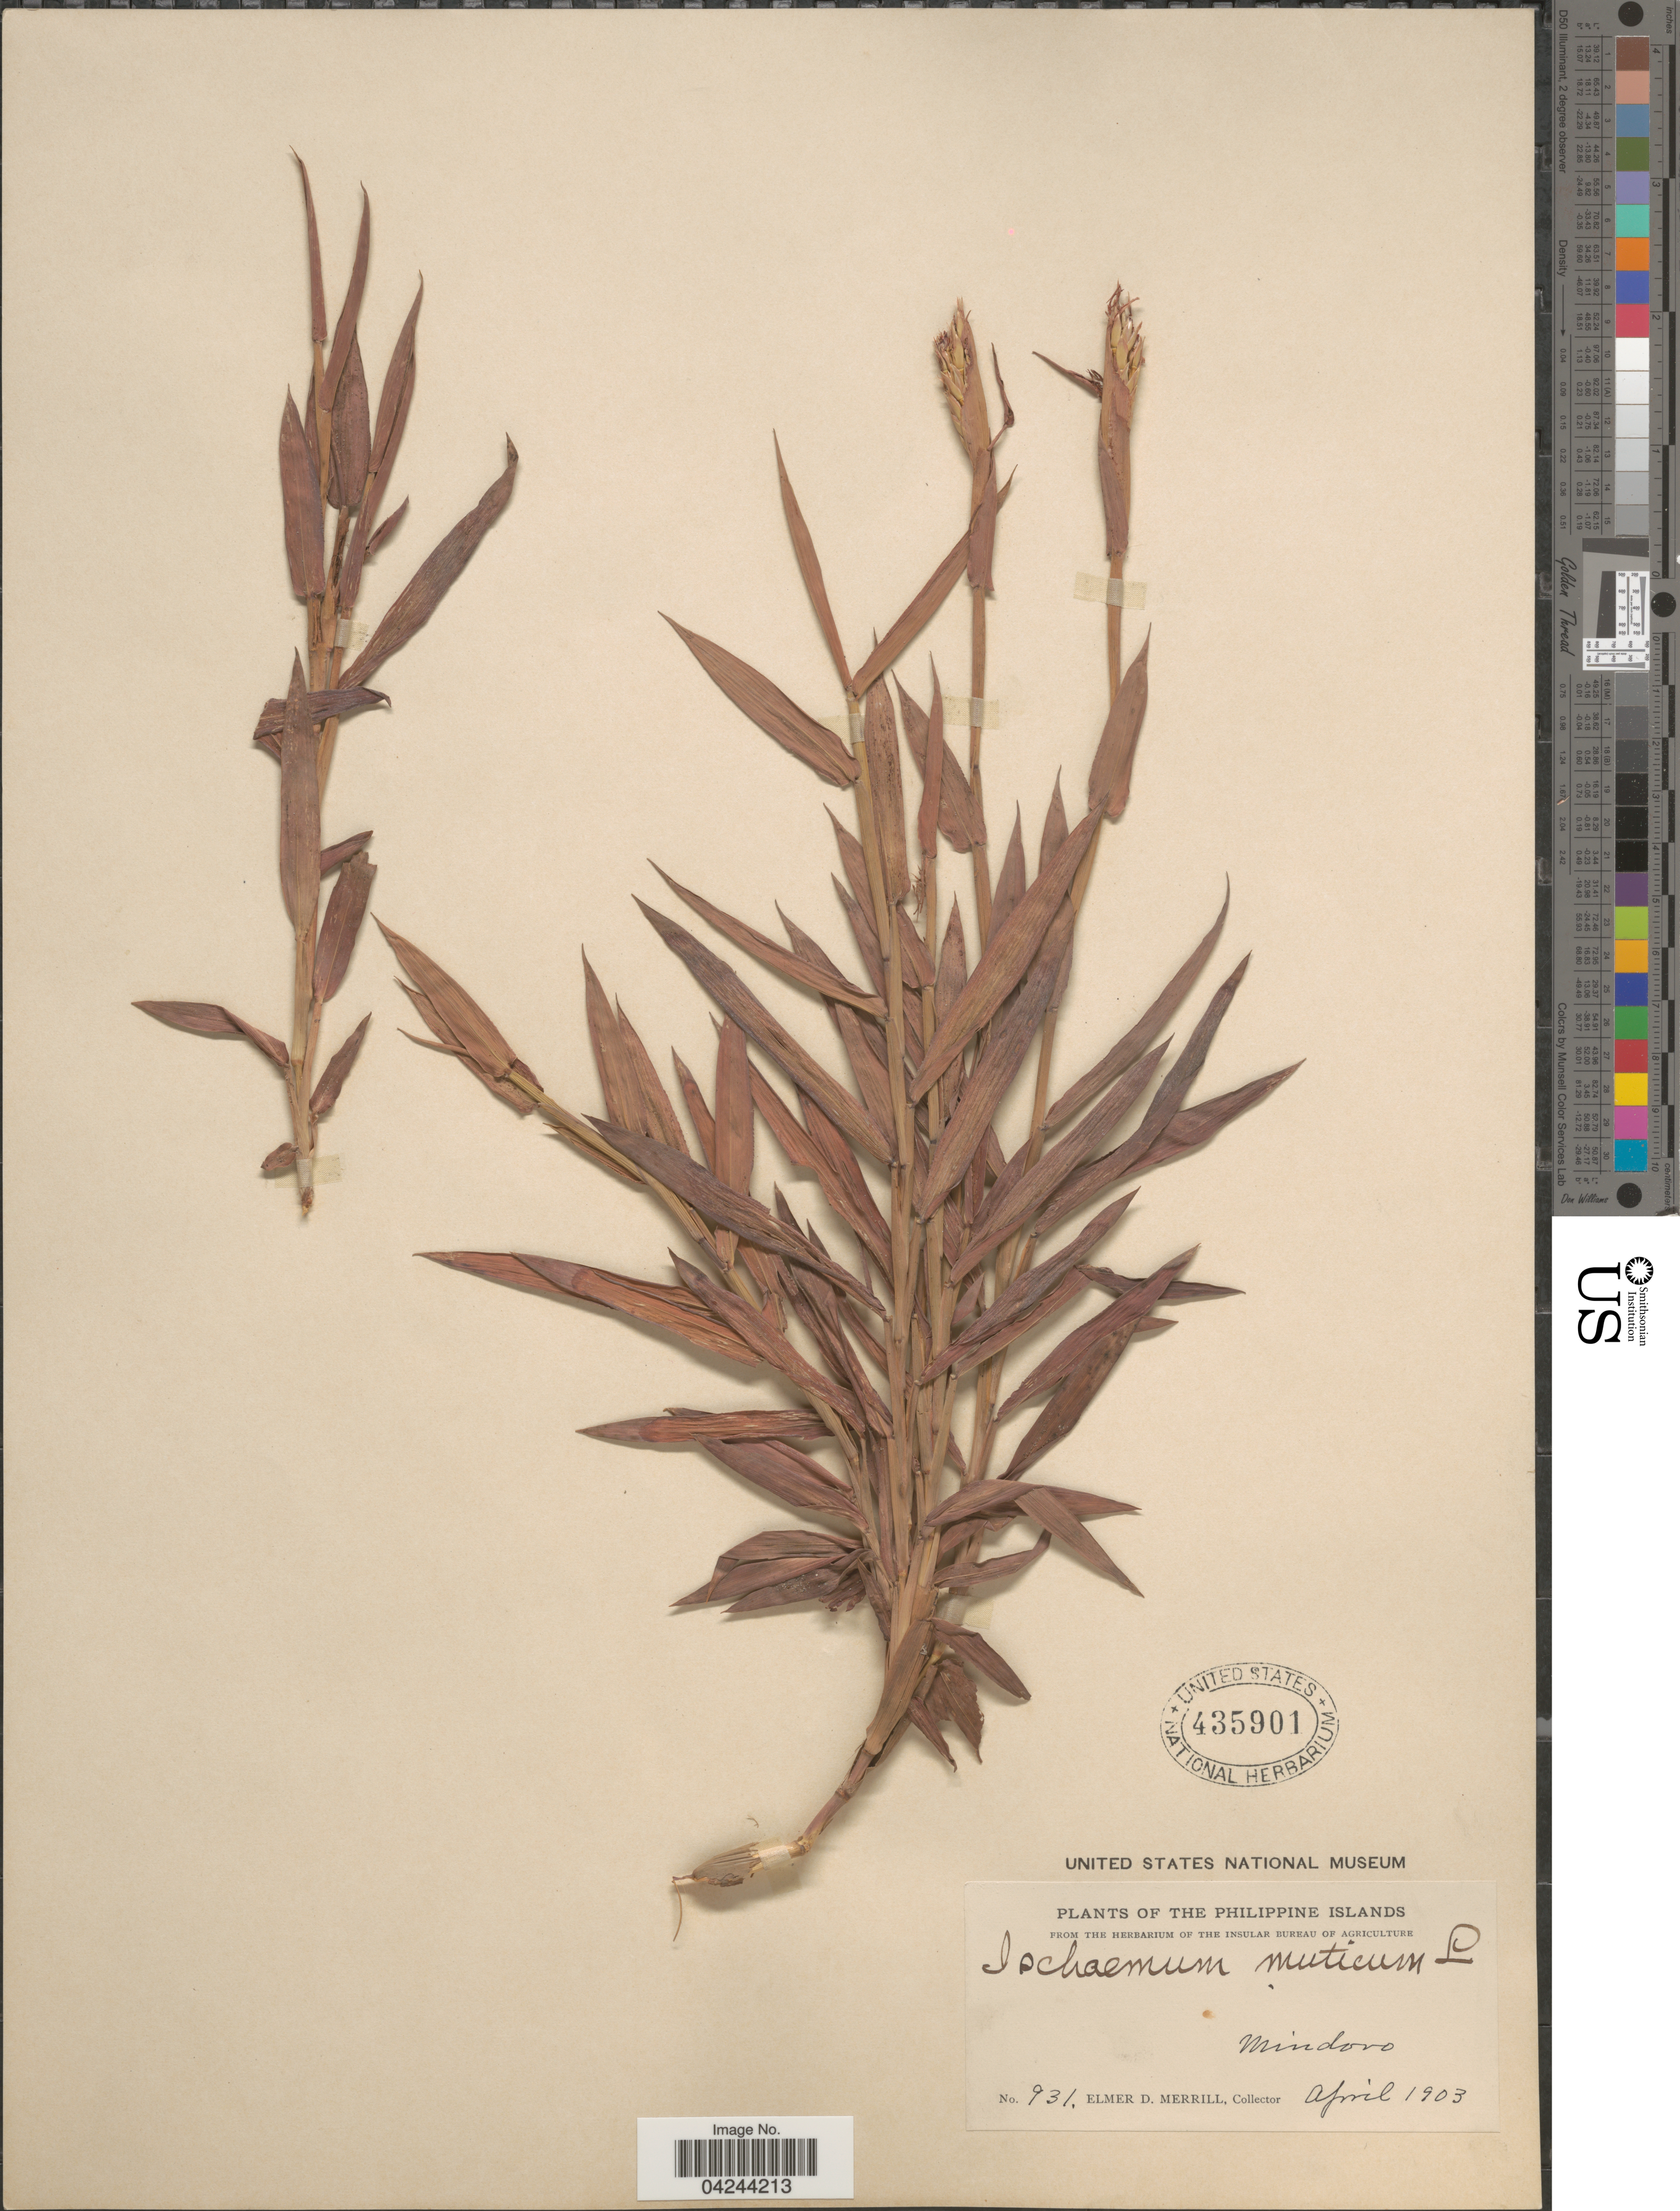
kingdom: Plantae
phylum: Tracheophyta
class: Liliopsida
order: Poales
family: Poaceae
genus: Ischaemum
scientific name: Ischaemum muticum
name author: L.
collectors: E. D. Merrill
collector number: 931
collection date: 1903-04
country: Philippines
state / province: Mimaropa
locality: The Philippine Islands. Mindoro.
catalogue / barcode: US 435901